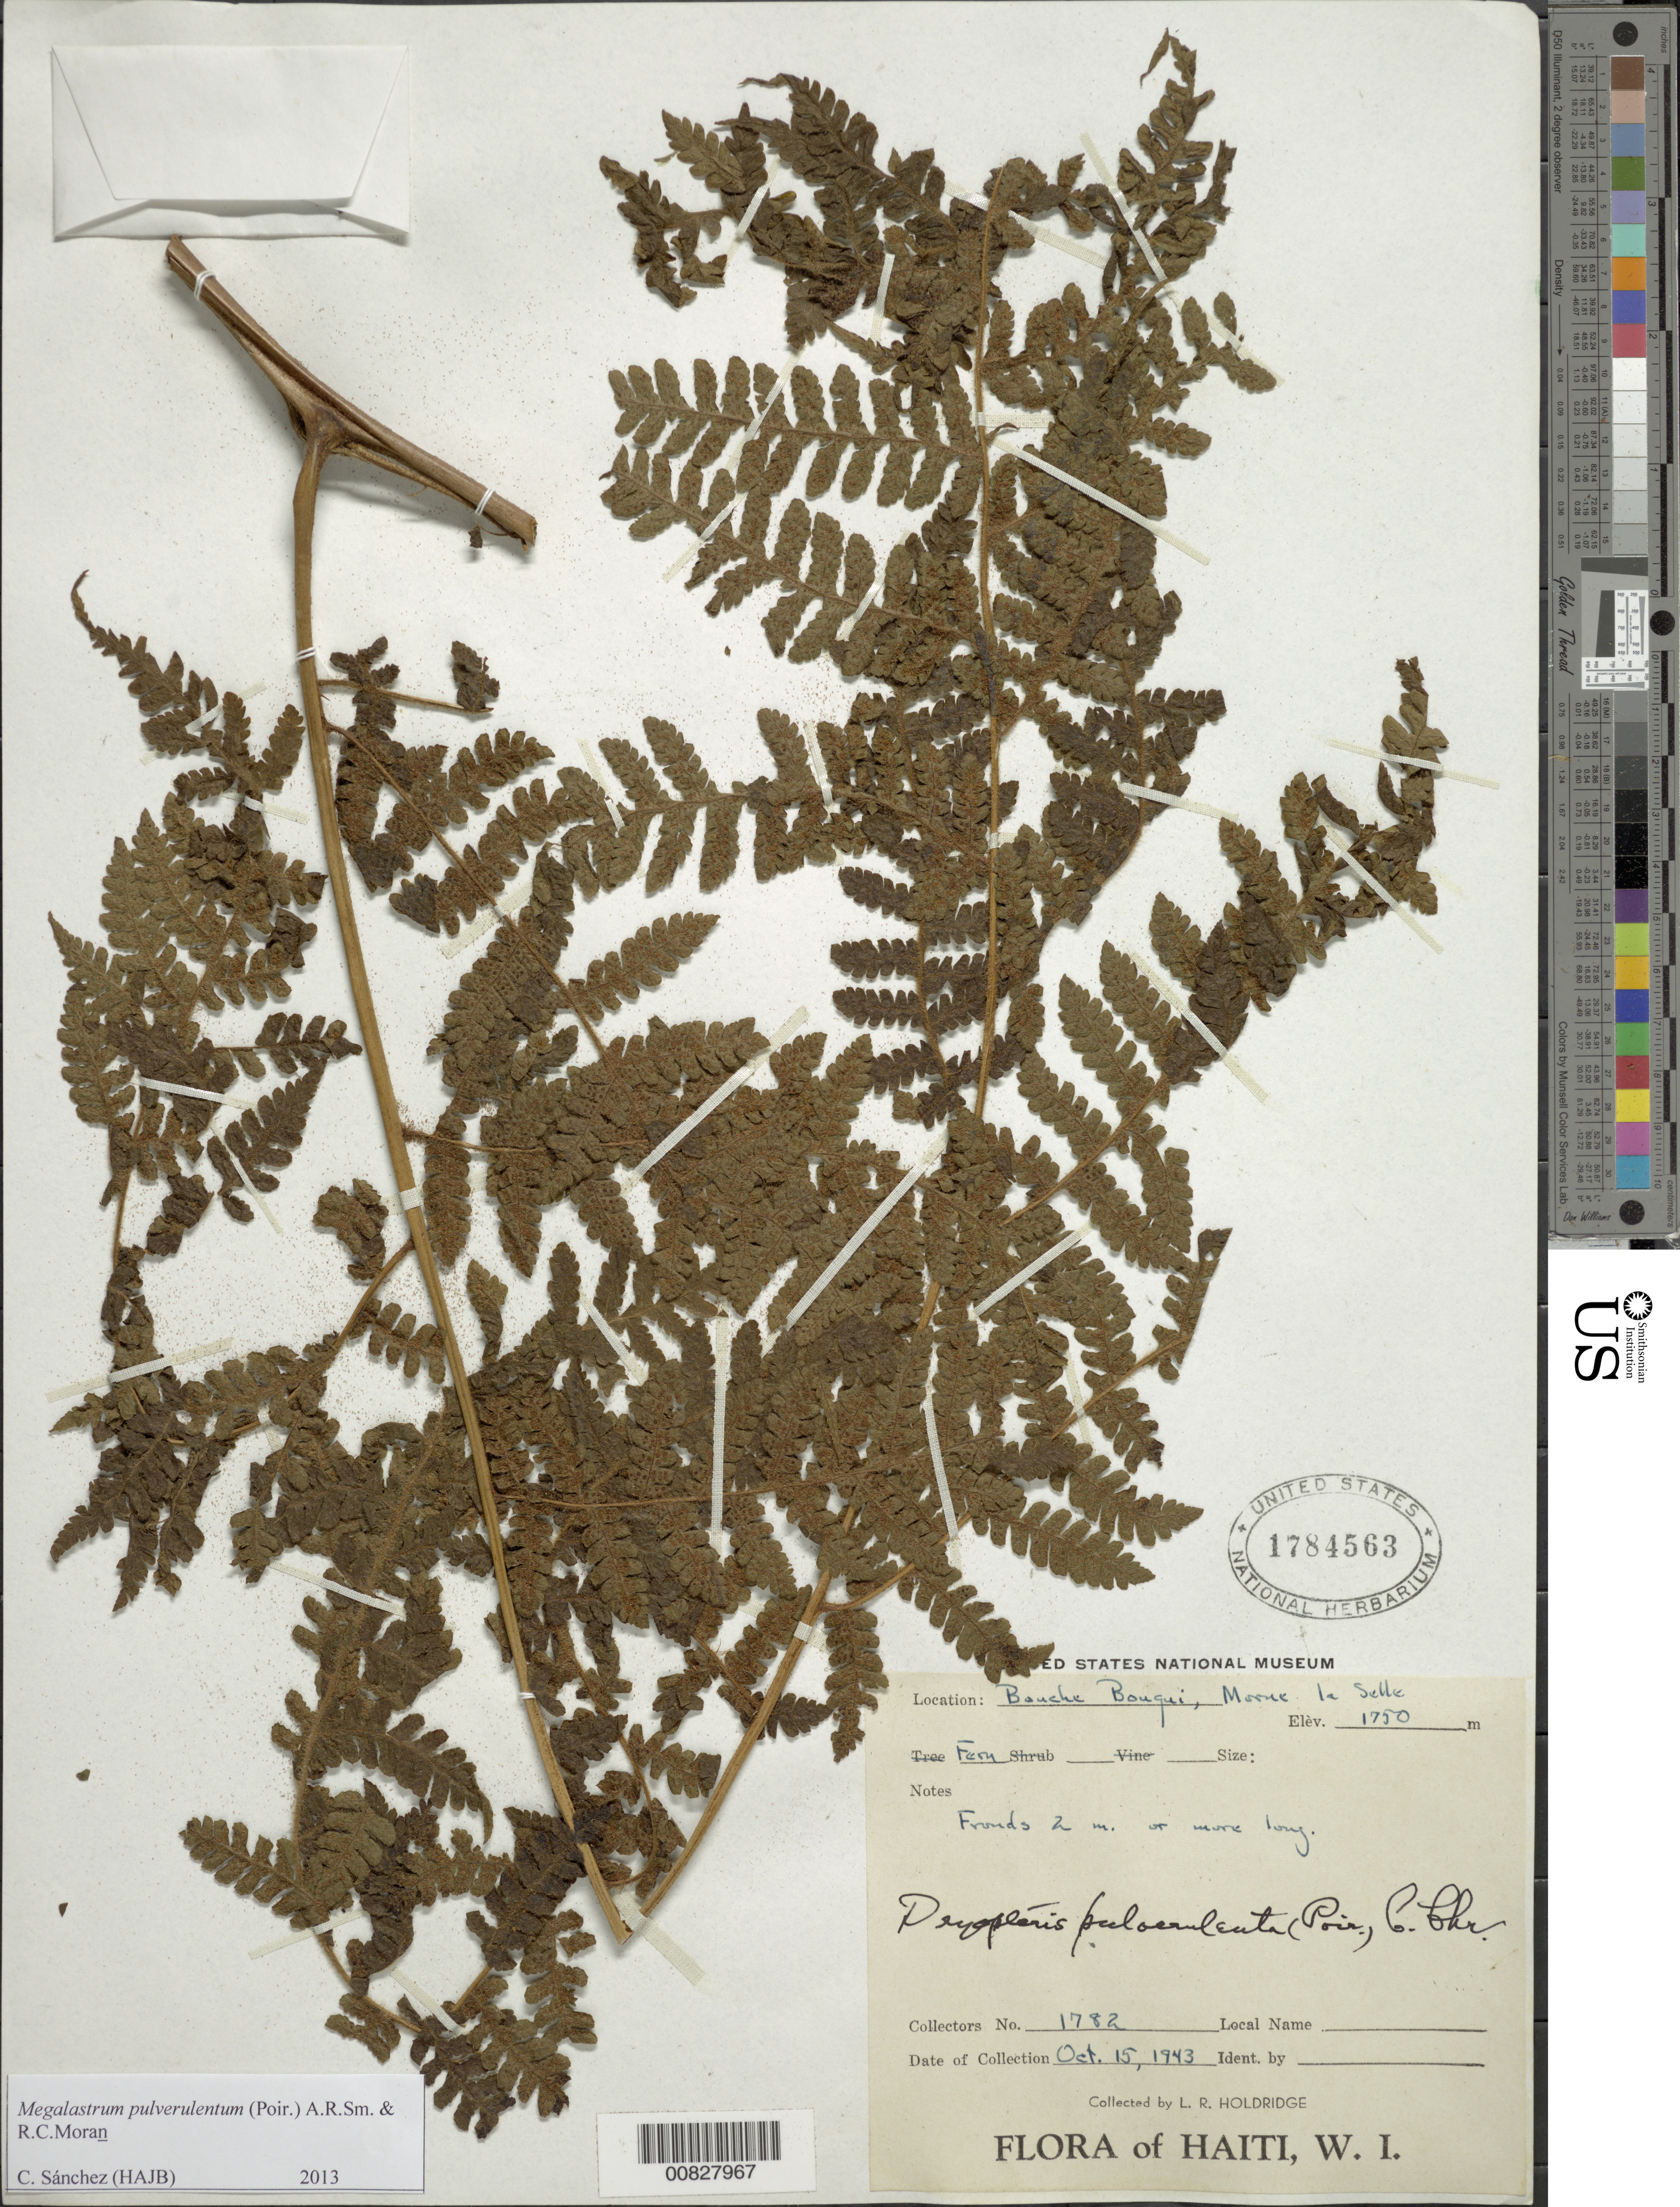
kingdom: Plantae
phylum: Tracheophyta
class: Polypodiopsida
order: Polypodiales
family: Dryopteridaceae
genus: Megalastrum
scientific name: Megalastrum pulverulentum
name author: (Poir.) A.R. Sm. & R.C. Moran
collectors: L. Holdridge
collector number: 1782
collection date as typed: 15 Oct 1943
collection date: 1943-10-15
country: Haiti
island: Hispaniola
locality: Bouche Bouqui, Morne la Selle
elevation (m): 1750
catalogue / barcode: US 1784563